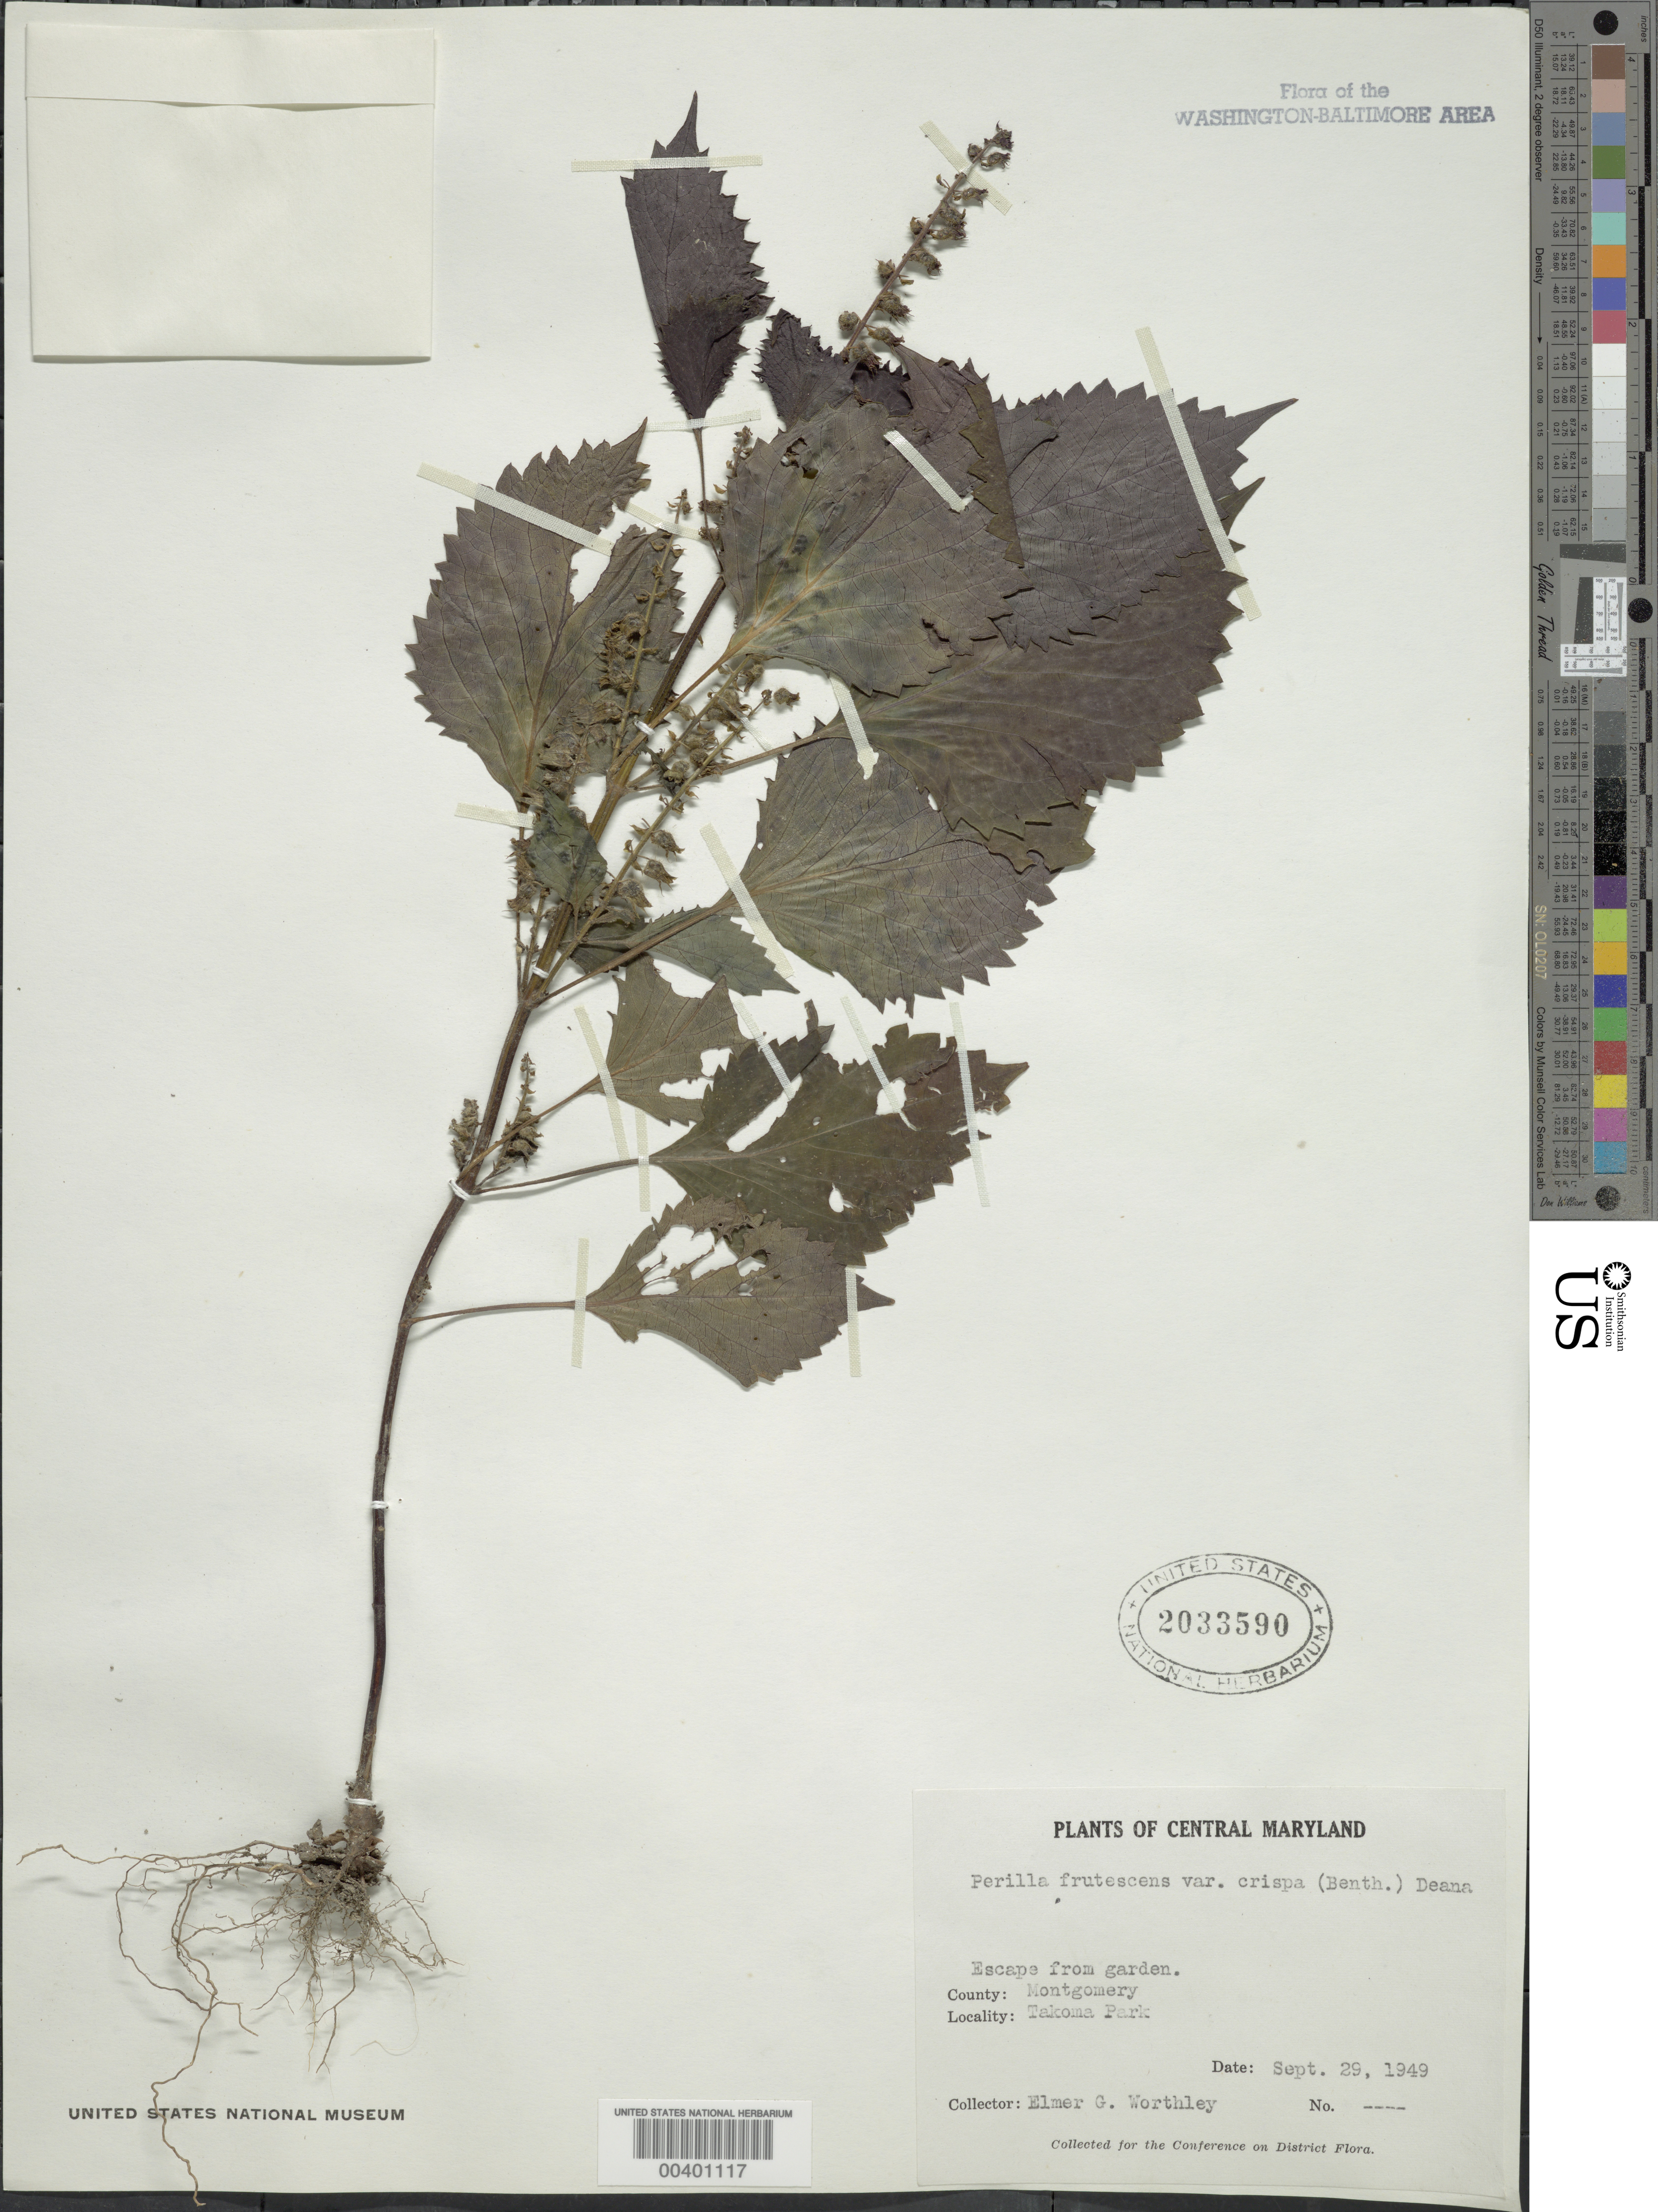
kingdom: Plantae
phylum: Tracheophyta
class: Magnoliopsida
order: Lamiales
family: Lamiaceae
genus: Perilla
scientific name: Perilla frutescens var. crispa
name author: (Thunb.) H. Deane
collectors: E. Worthley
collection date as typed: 29 Sep 1949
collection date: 1949-09-29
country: United States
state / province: Maryland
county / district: Montgomery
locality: Takoma Park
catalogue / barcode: US 2033590